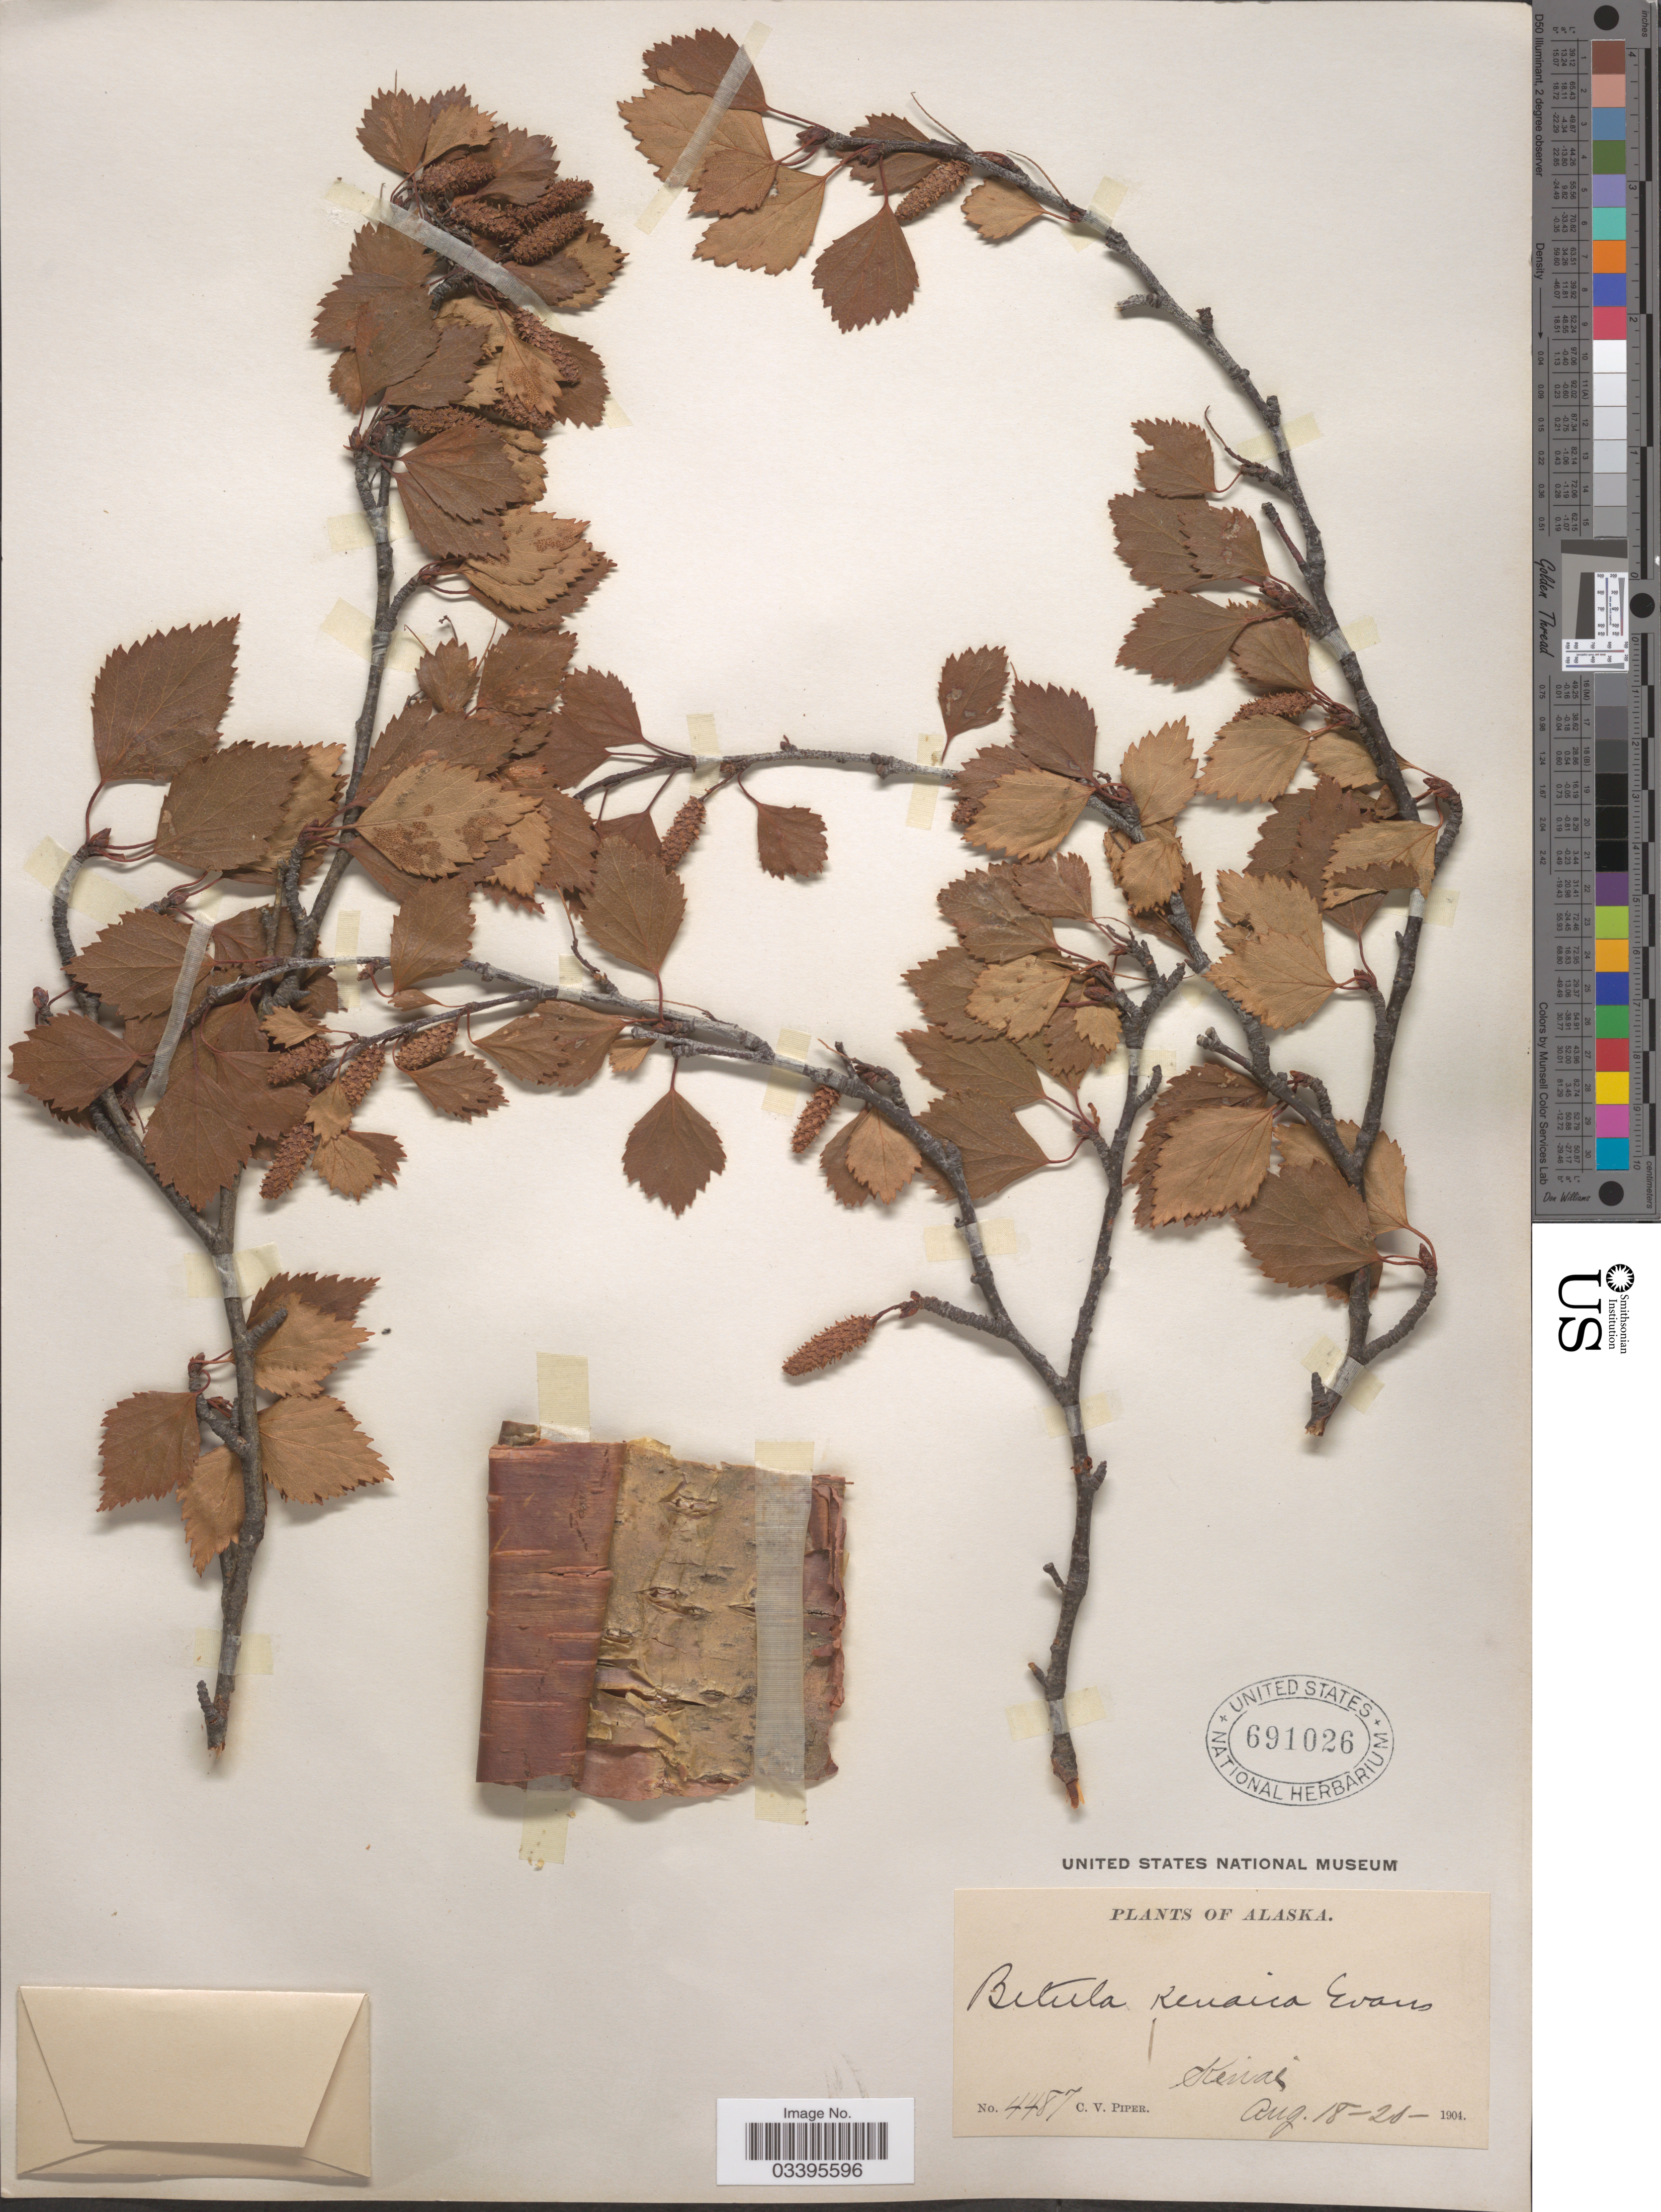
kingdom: Plantae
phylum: Tracheophyta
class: Magnoliopsida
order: Fagales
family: Betulaceae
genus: Betula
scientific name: Betula kenaica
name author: W.H. Evans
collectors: C. V. Piper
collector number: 4487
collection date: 1904-08-18/1904-08-20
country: United States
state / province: Alaska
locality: Kenai.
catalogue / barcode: US 691026